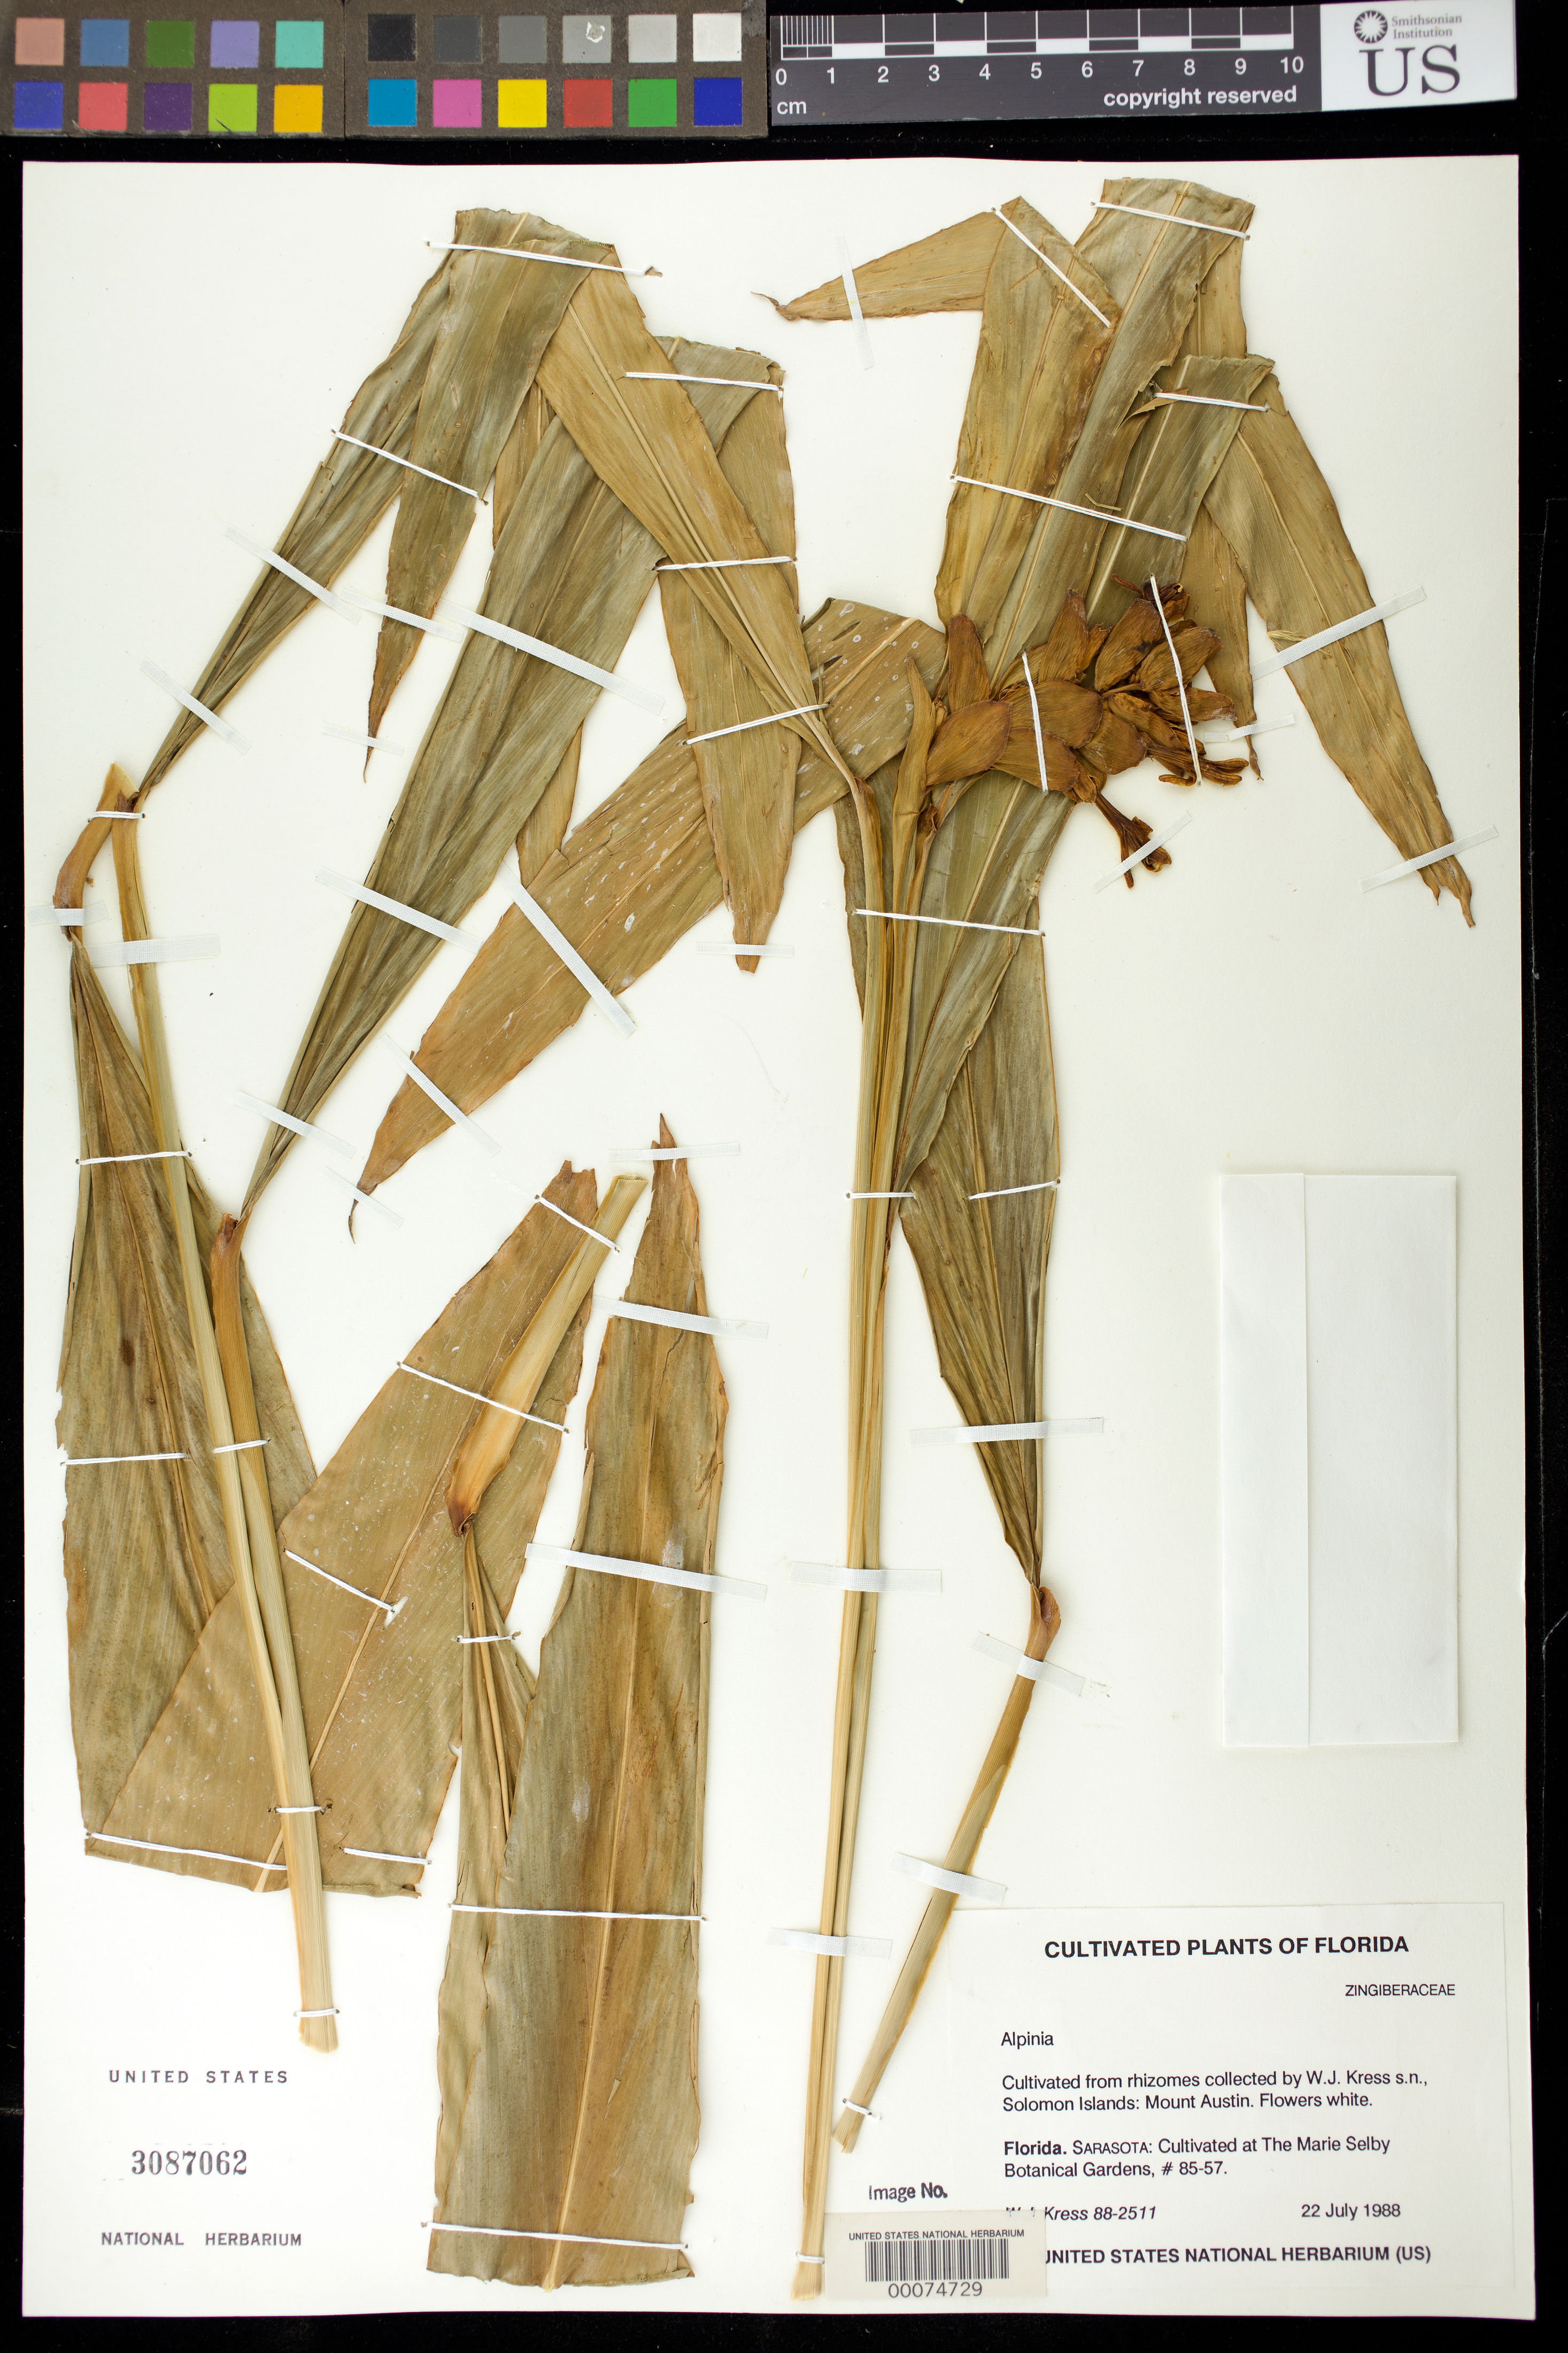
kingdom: Plantae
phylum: Tracheophyta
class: Liliopsida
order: Zingiberales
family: Zingiberaceae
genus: Alpinia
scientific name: Alpinia oceanica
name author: Burkill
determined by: Docot, Rudolph Valentino A.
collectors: W. J. Kress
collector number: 88-2511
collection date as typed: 22 Jul 1988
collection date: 1988-07-22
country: United States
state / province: Florida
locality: Sarasota: cultivated at the marie selby botanical gardens, #85-57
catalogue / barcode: US 3087062